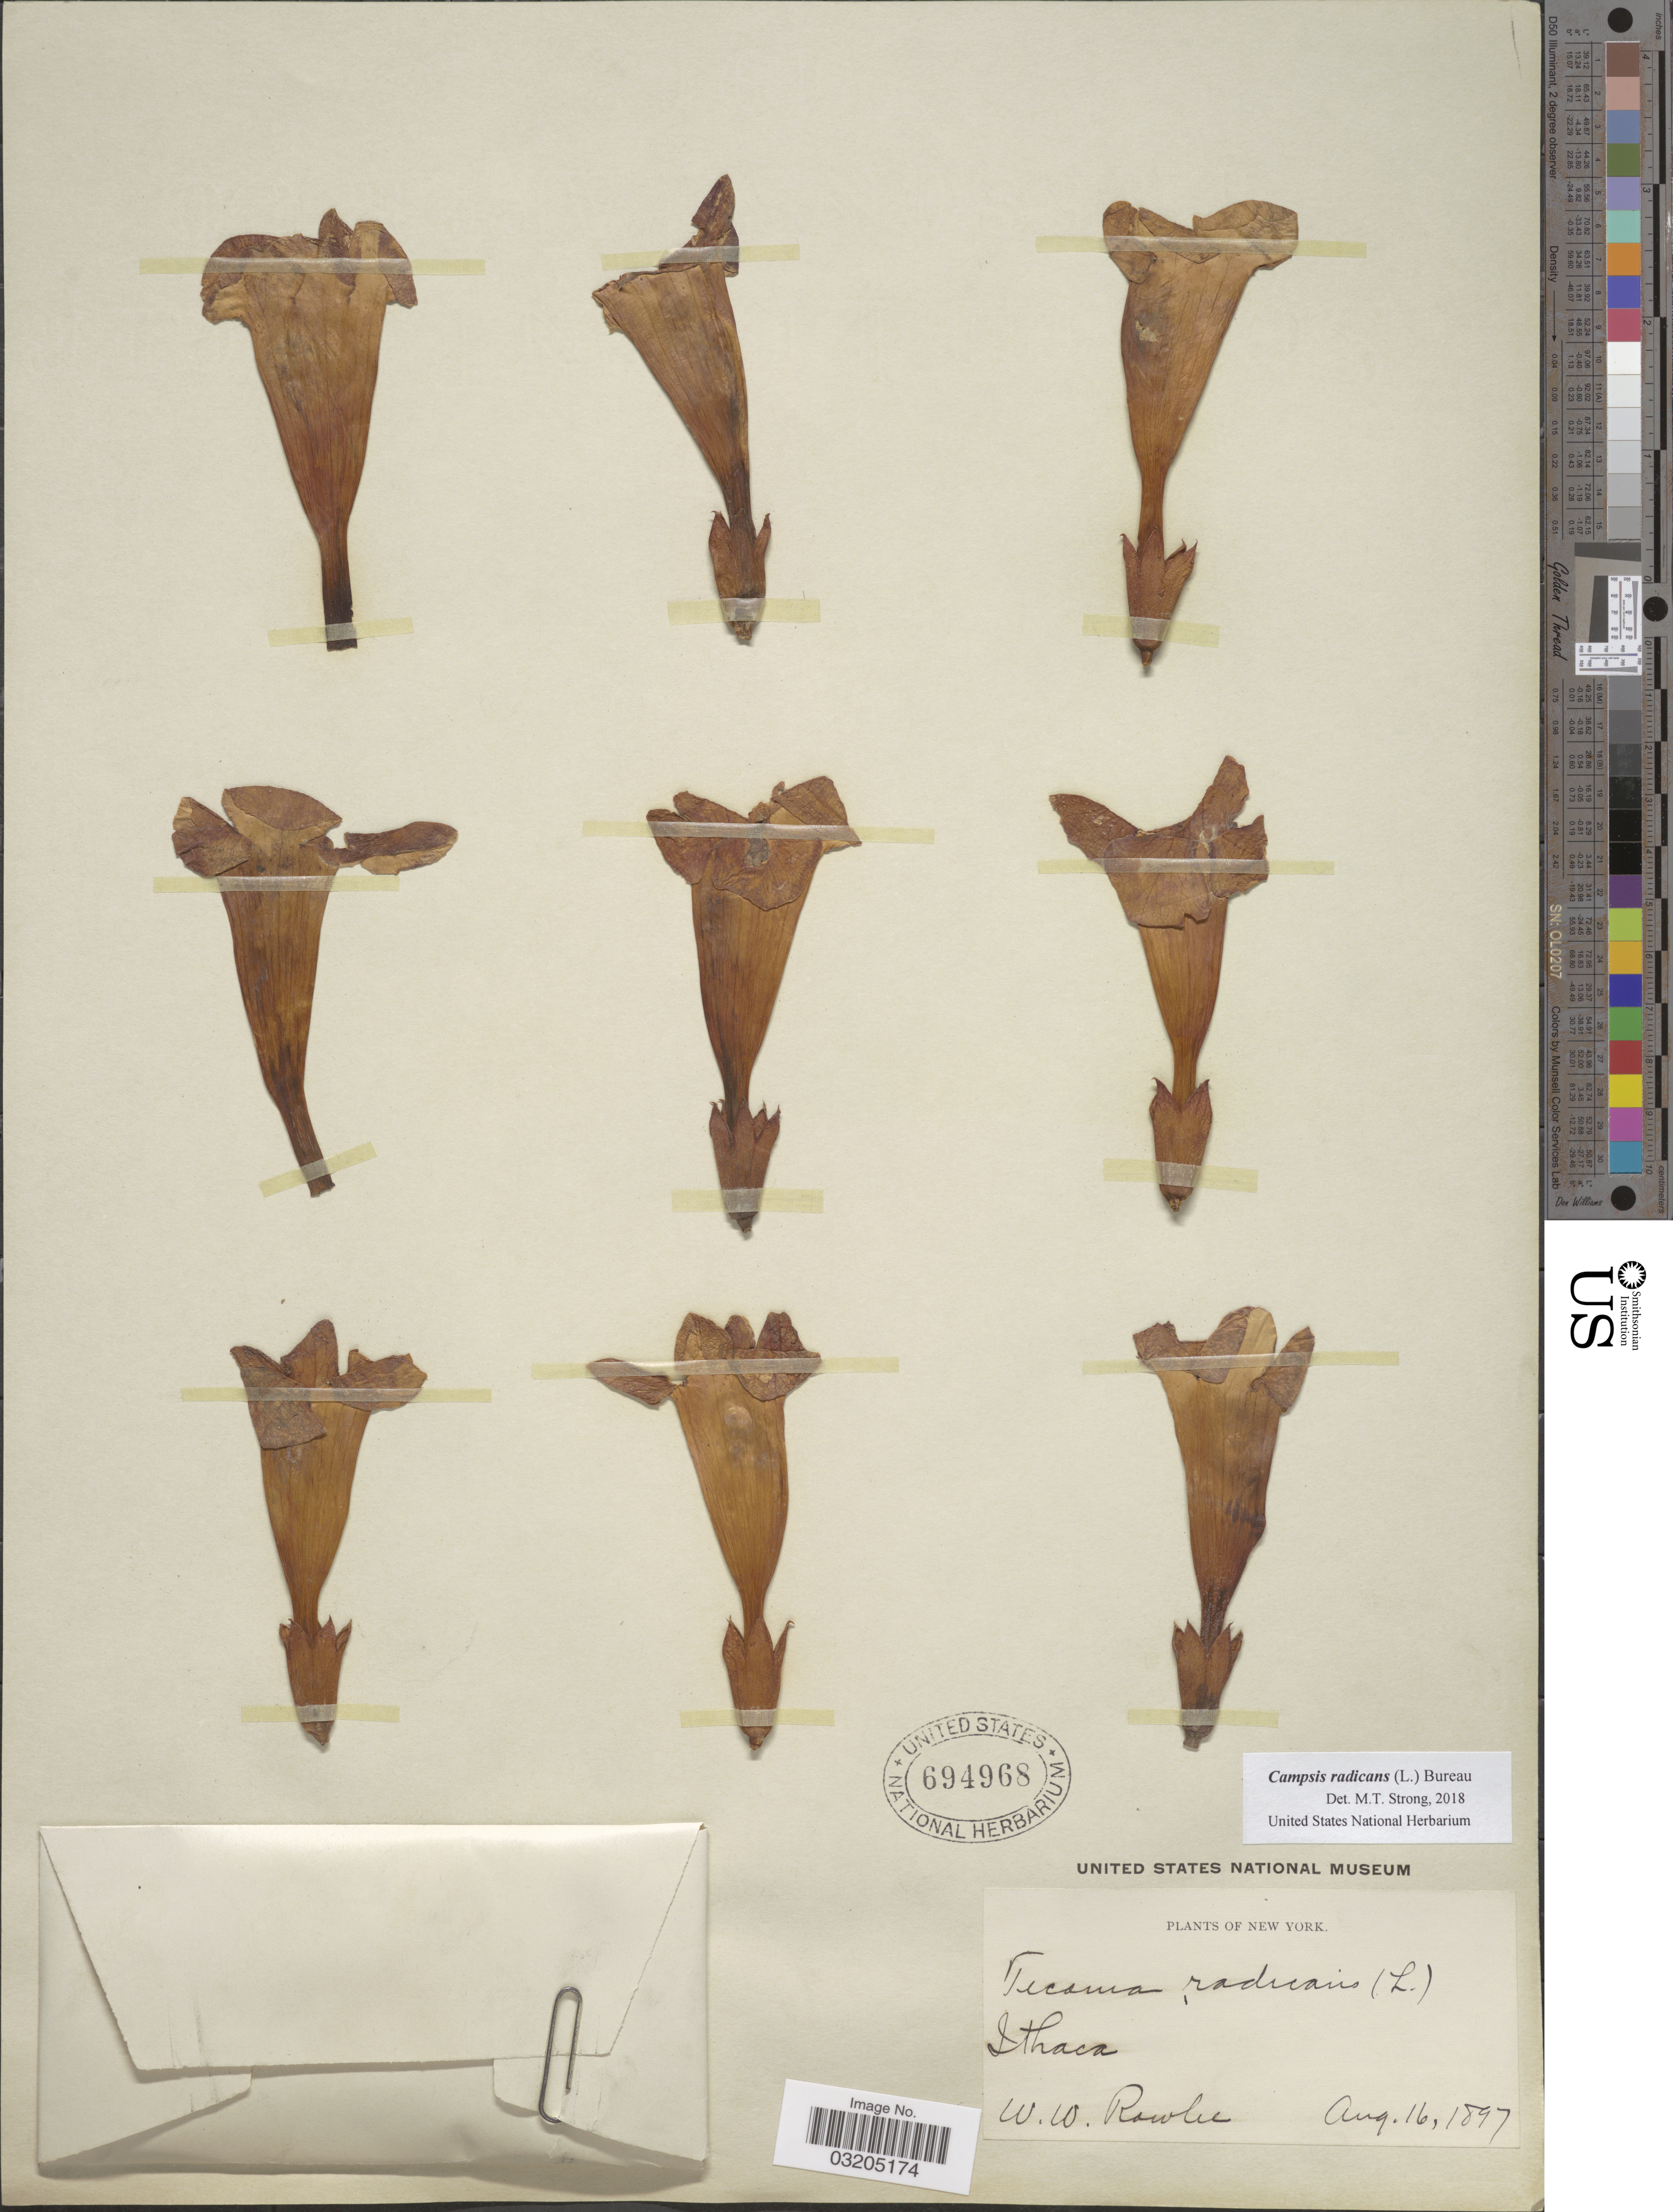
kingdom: Plantae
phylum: Tracheophyta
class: Magnoliopsida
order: Lamiales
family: Bignoniaceae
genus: Campsis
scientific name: Campsis radicans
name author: (L.) Seem.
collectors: W. W. Rowlee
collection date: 1897-08-16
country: United States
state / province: New York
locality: Ithaca.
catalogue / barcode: US 694968